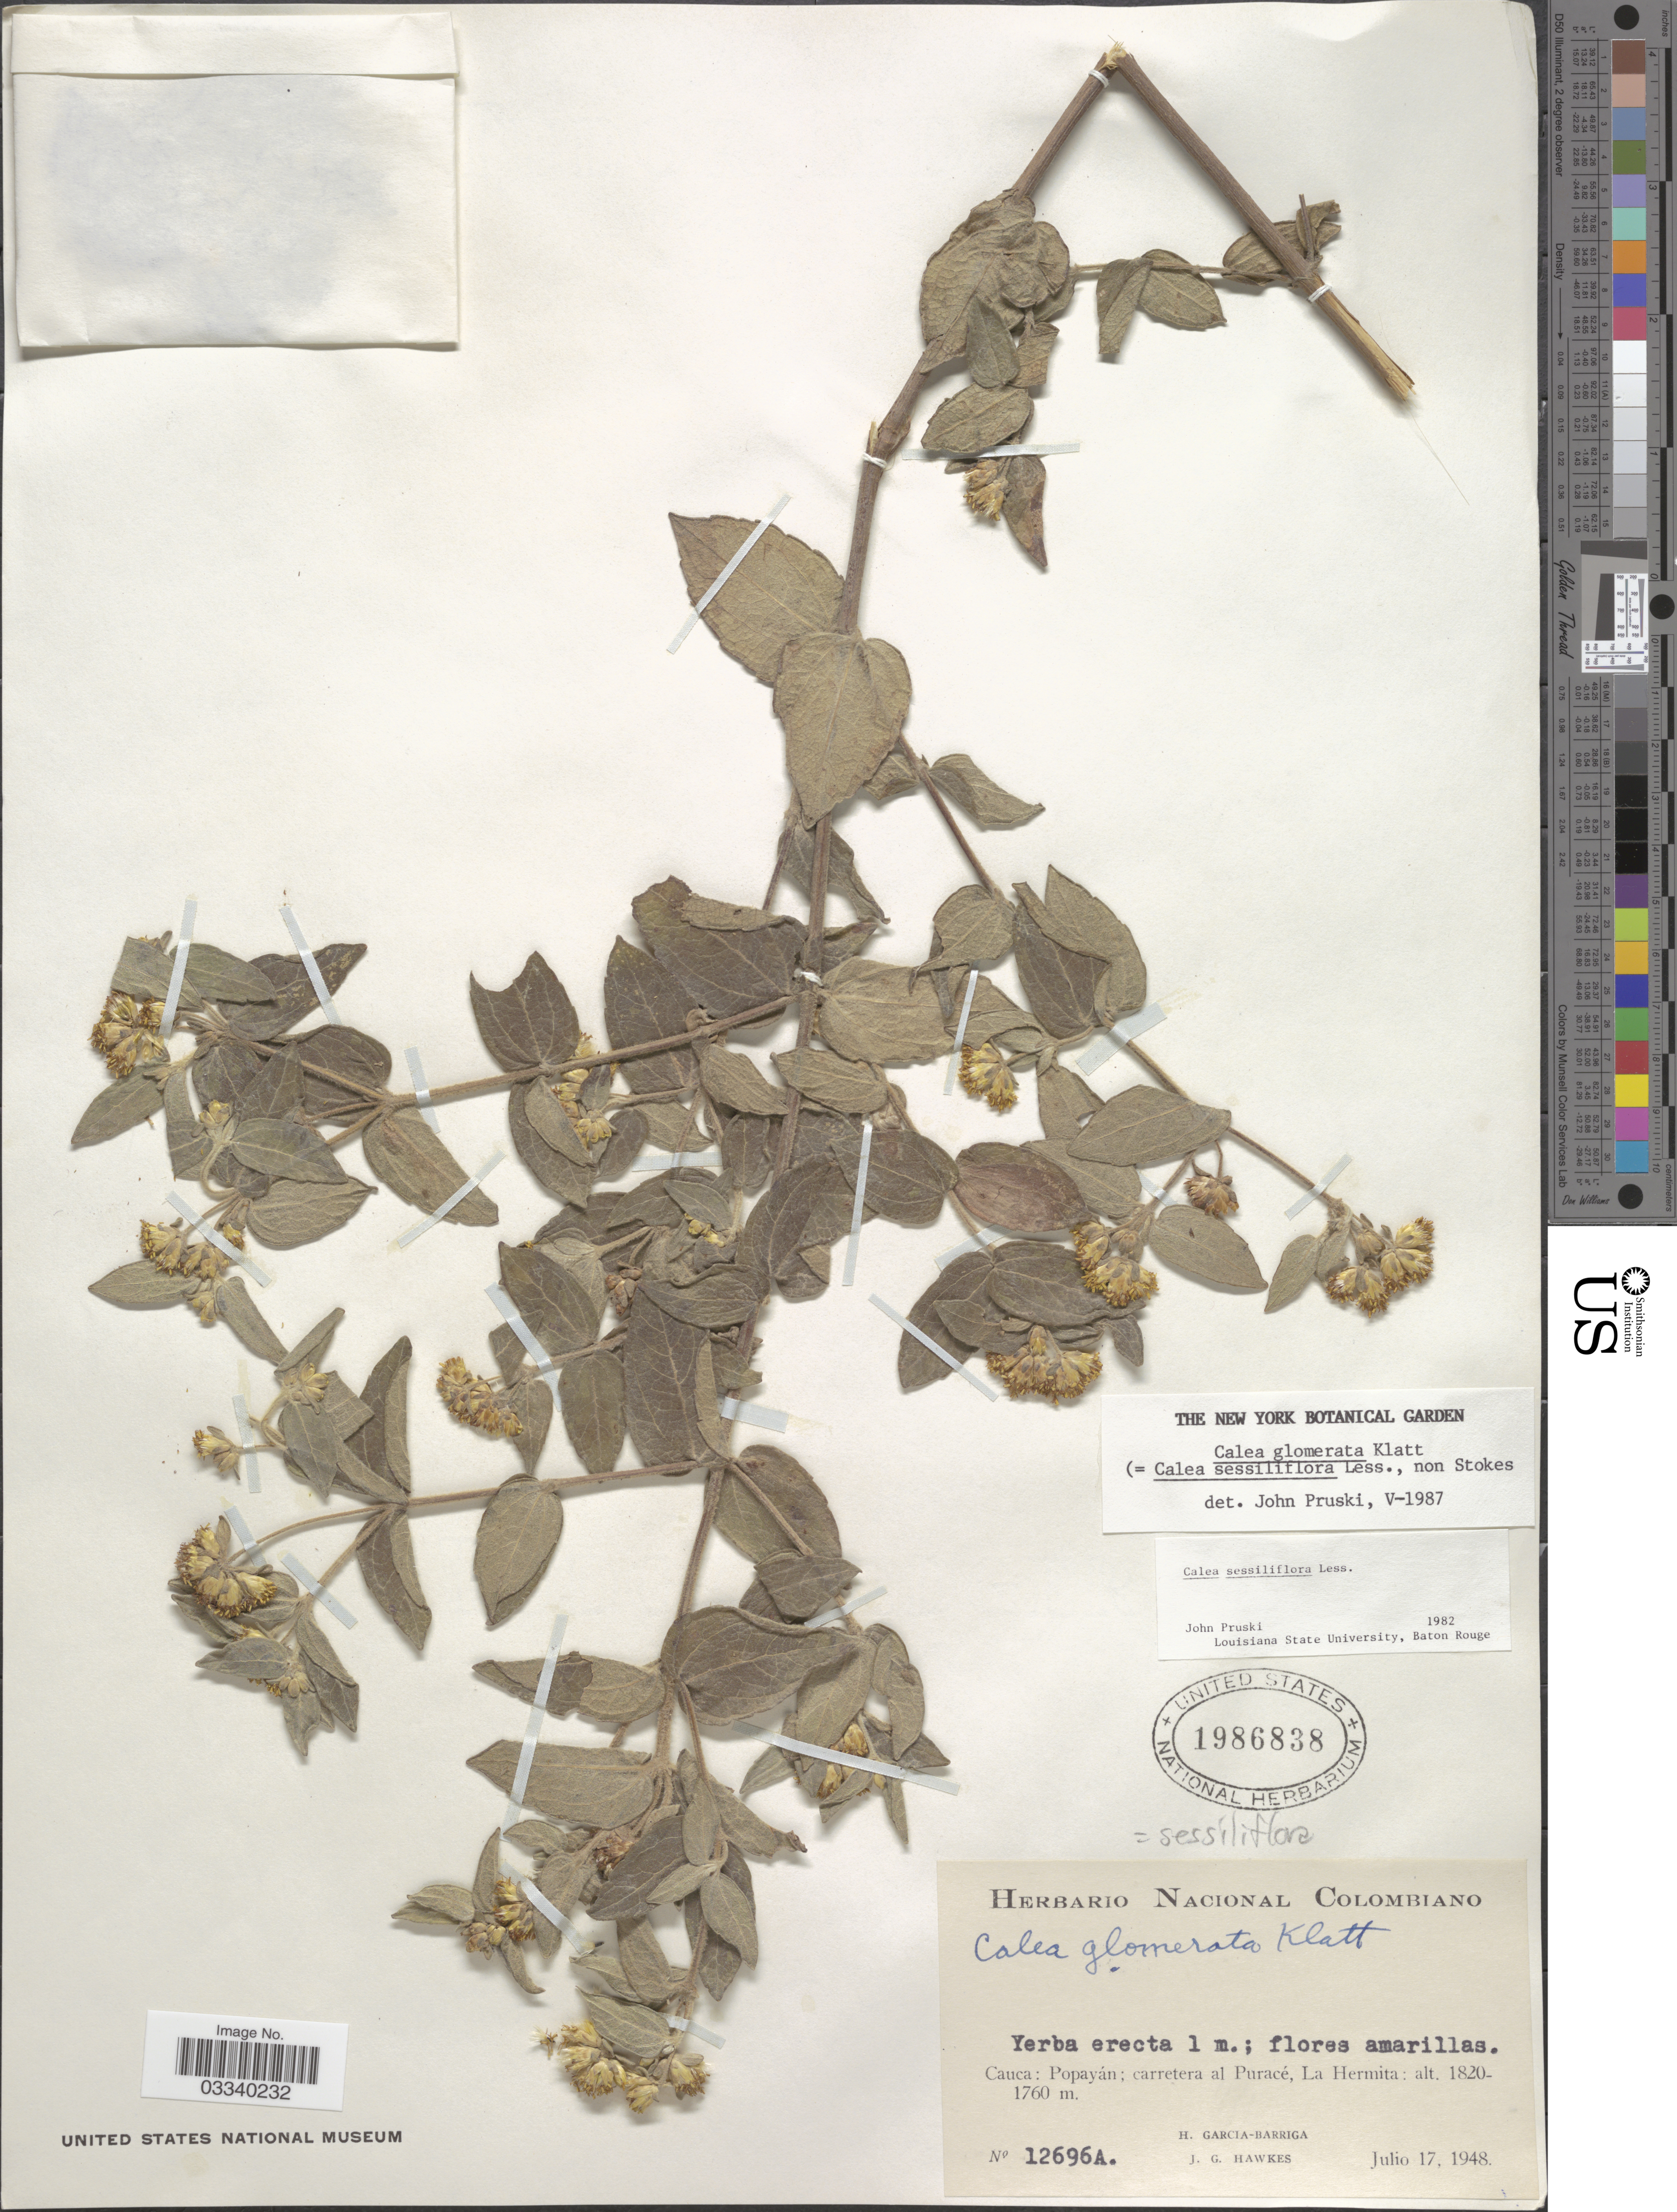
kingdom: Plantae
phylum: Tracheophyta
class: Magnoliopsida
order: Asterales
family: Asteraceae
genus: Calea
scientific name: Calea sessiliflora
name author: Less.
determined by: Pruski, J. F.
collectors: H. García Barriga & J. Hawkes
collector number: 12696A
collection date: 1948-07-17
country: Colombia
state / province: Cauca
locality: Popayán; carretera al Puracé, La Hermita.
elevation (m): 1760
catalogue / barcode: US 1986838